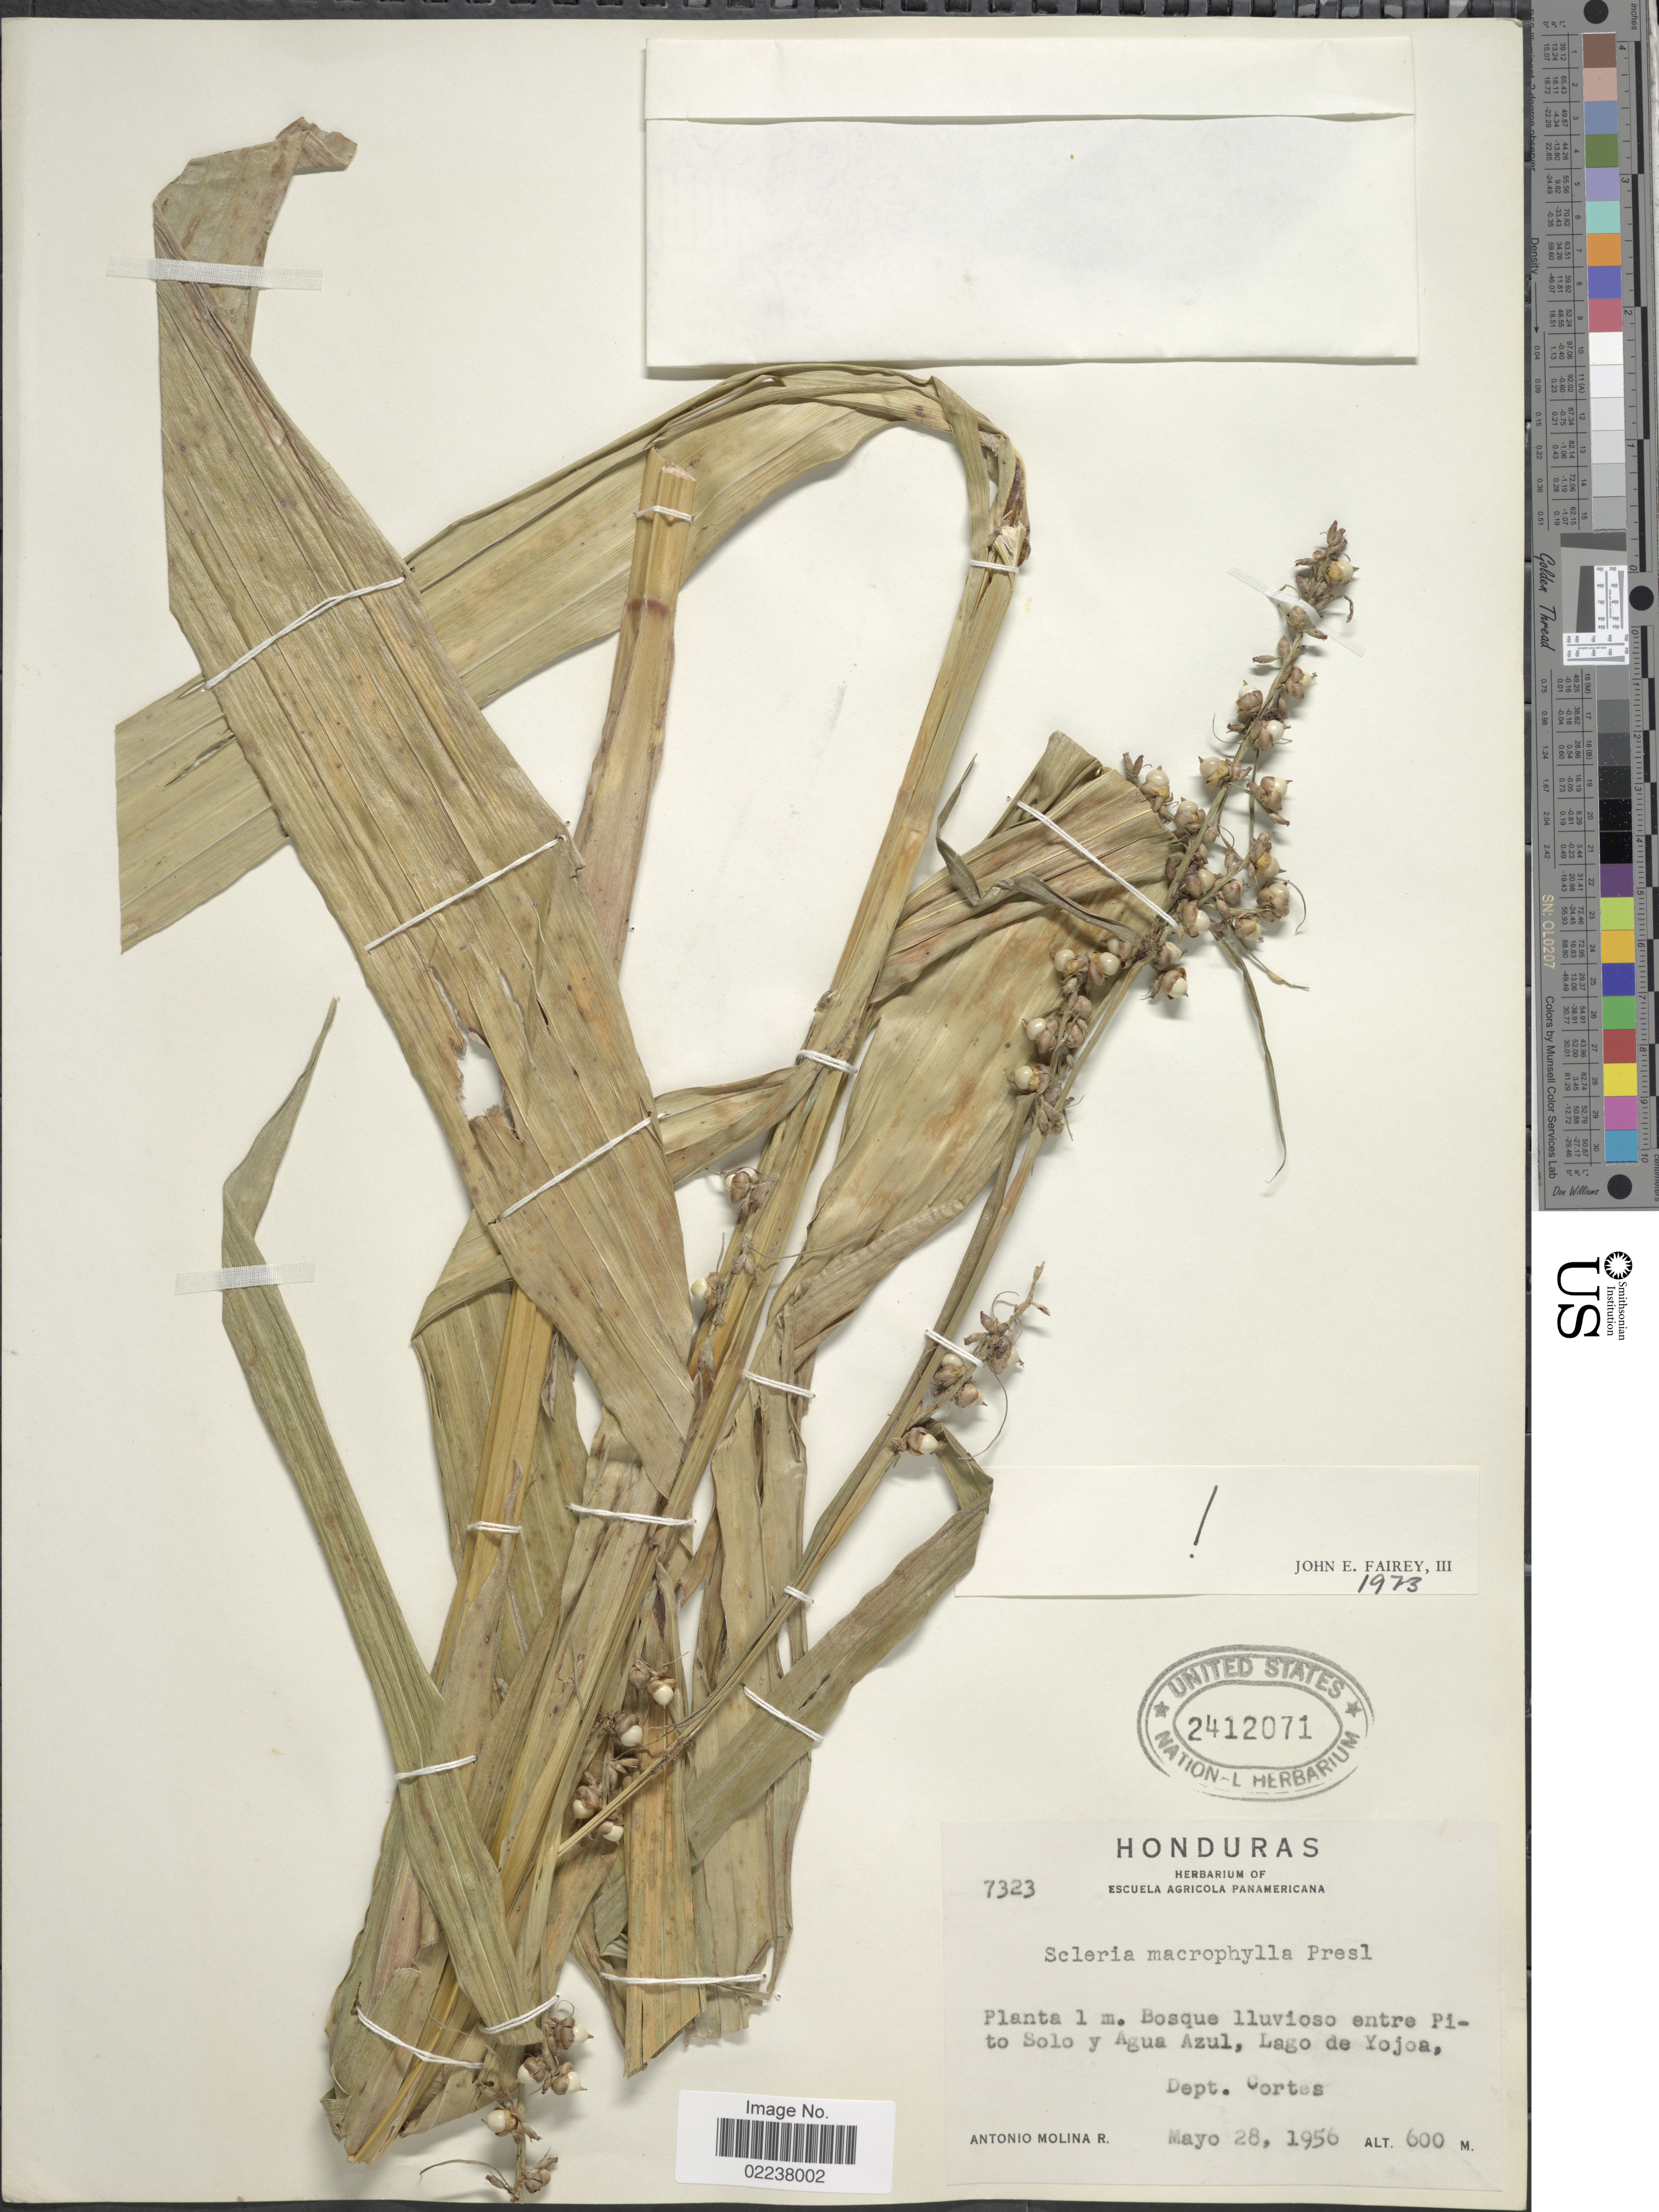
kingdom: Plantae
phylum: Tracheophyta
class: Liliopsida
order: Poales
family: Cyperaceae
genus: Scleria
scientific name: Scleria macrophylla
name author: J. Presl & C. Presl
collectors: A. Molina R.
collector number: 7323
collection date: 1956-05-28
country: Honduras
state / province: Cortés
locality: Bosque lluvioso entre Pito Solo y Agua Azul, Lago de Yojoa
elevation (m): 600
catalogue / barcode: US 2412071